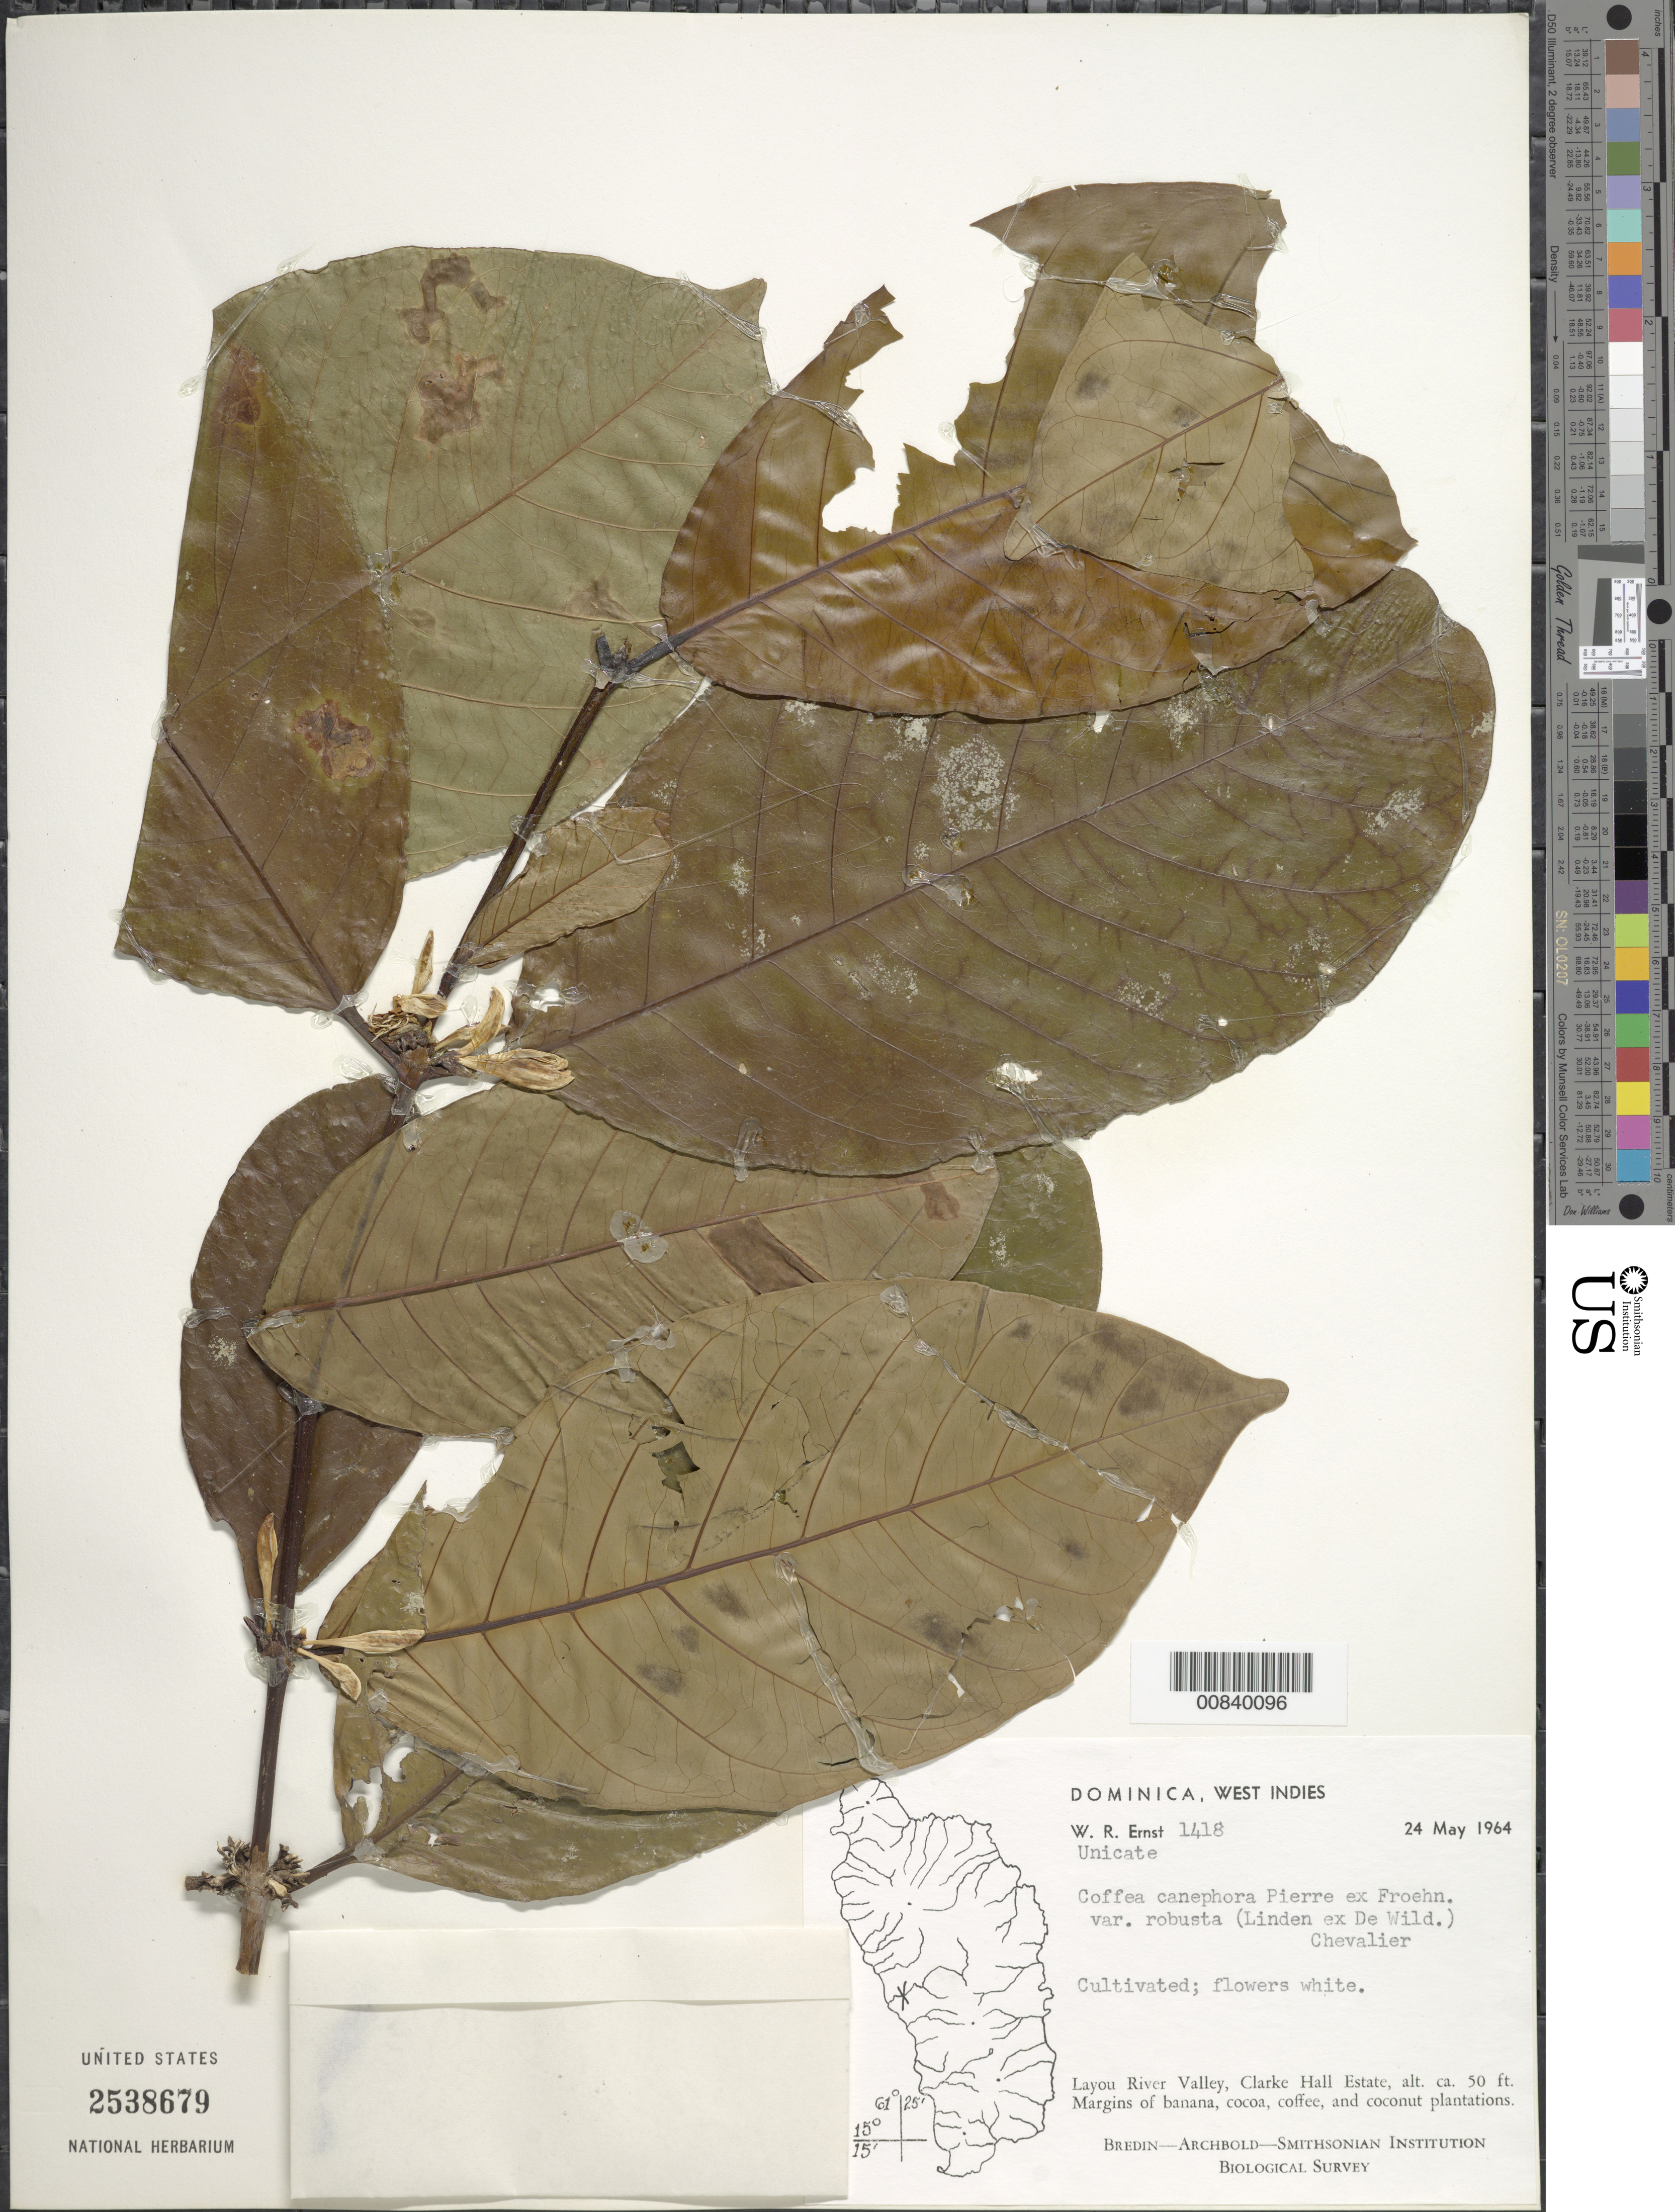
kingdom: Plantae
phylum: Tracheophyta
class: Magnoliopsida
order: Gentianales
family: Rubiaceae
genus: Coffea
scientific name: Coffea canephora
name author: Pierre ex A. Cunn.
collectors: W. R. Ernst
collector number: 1418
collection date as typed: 24 May 1964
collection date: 1964-05-24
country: Dominica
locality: Layou River Valley, Clarke Hall Estate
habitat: Margins of Banana, cocoa, coffee, and coconut plantations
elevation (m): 15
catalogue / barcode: US 2538679